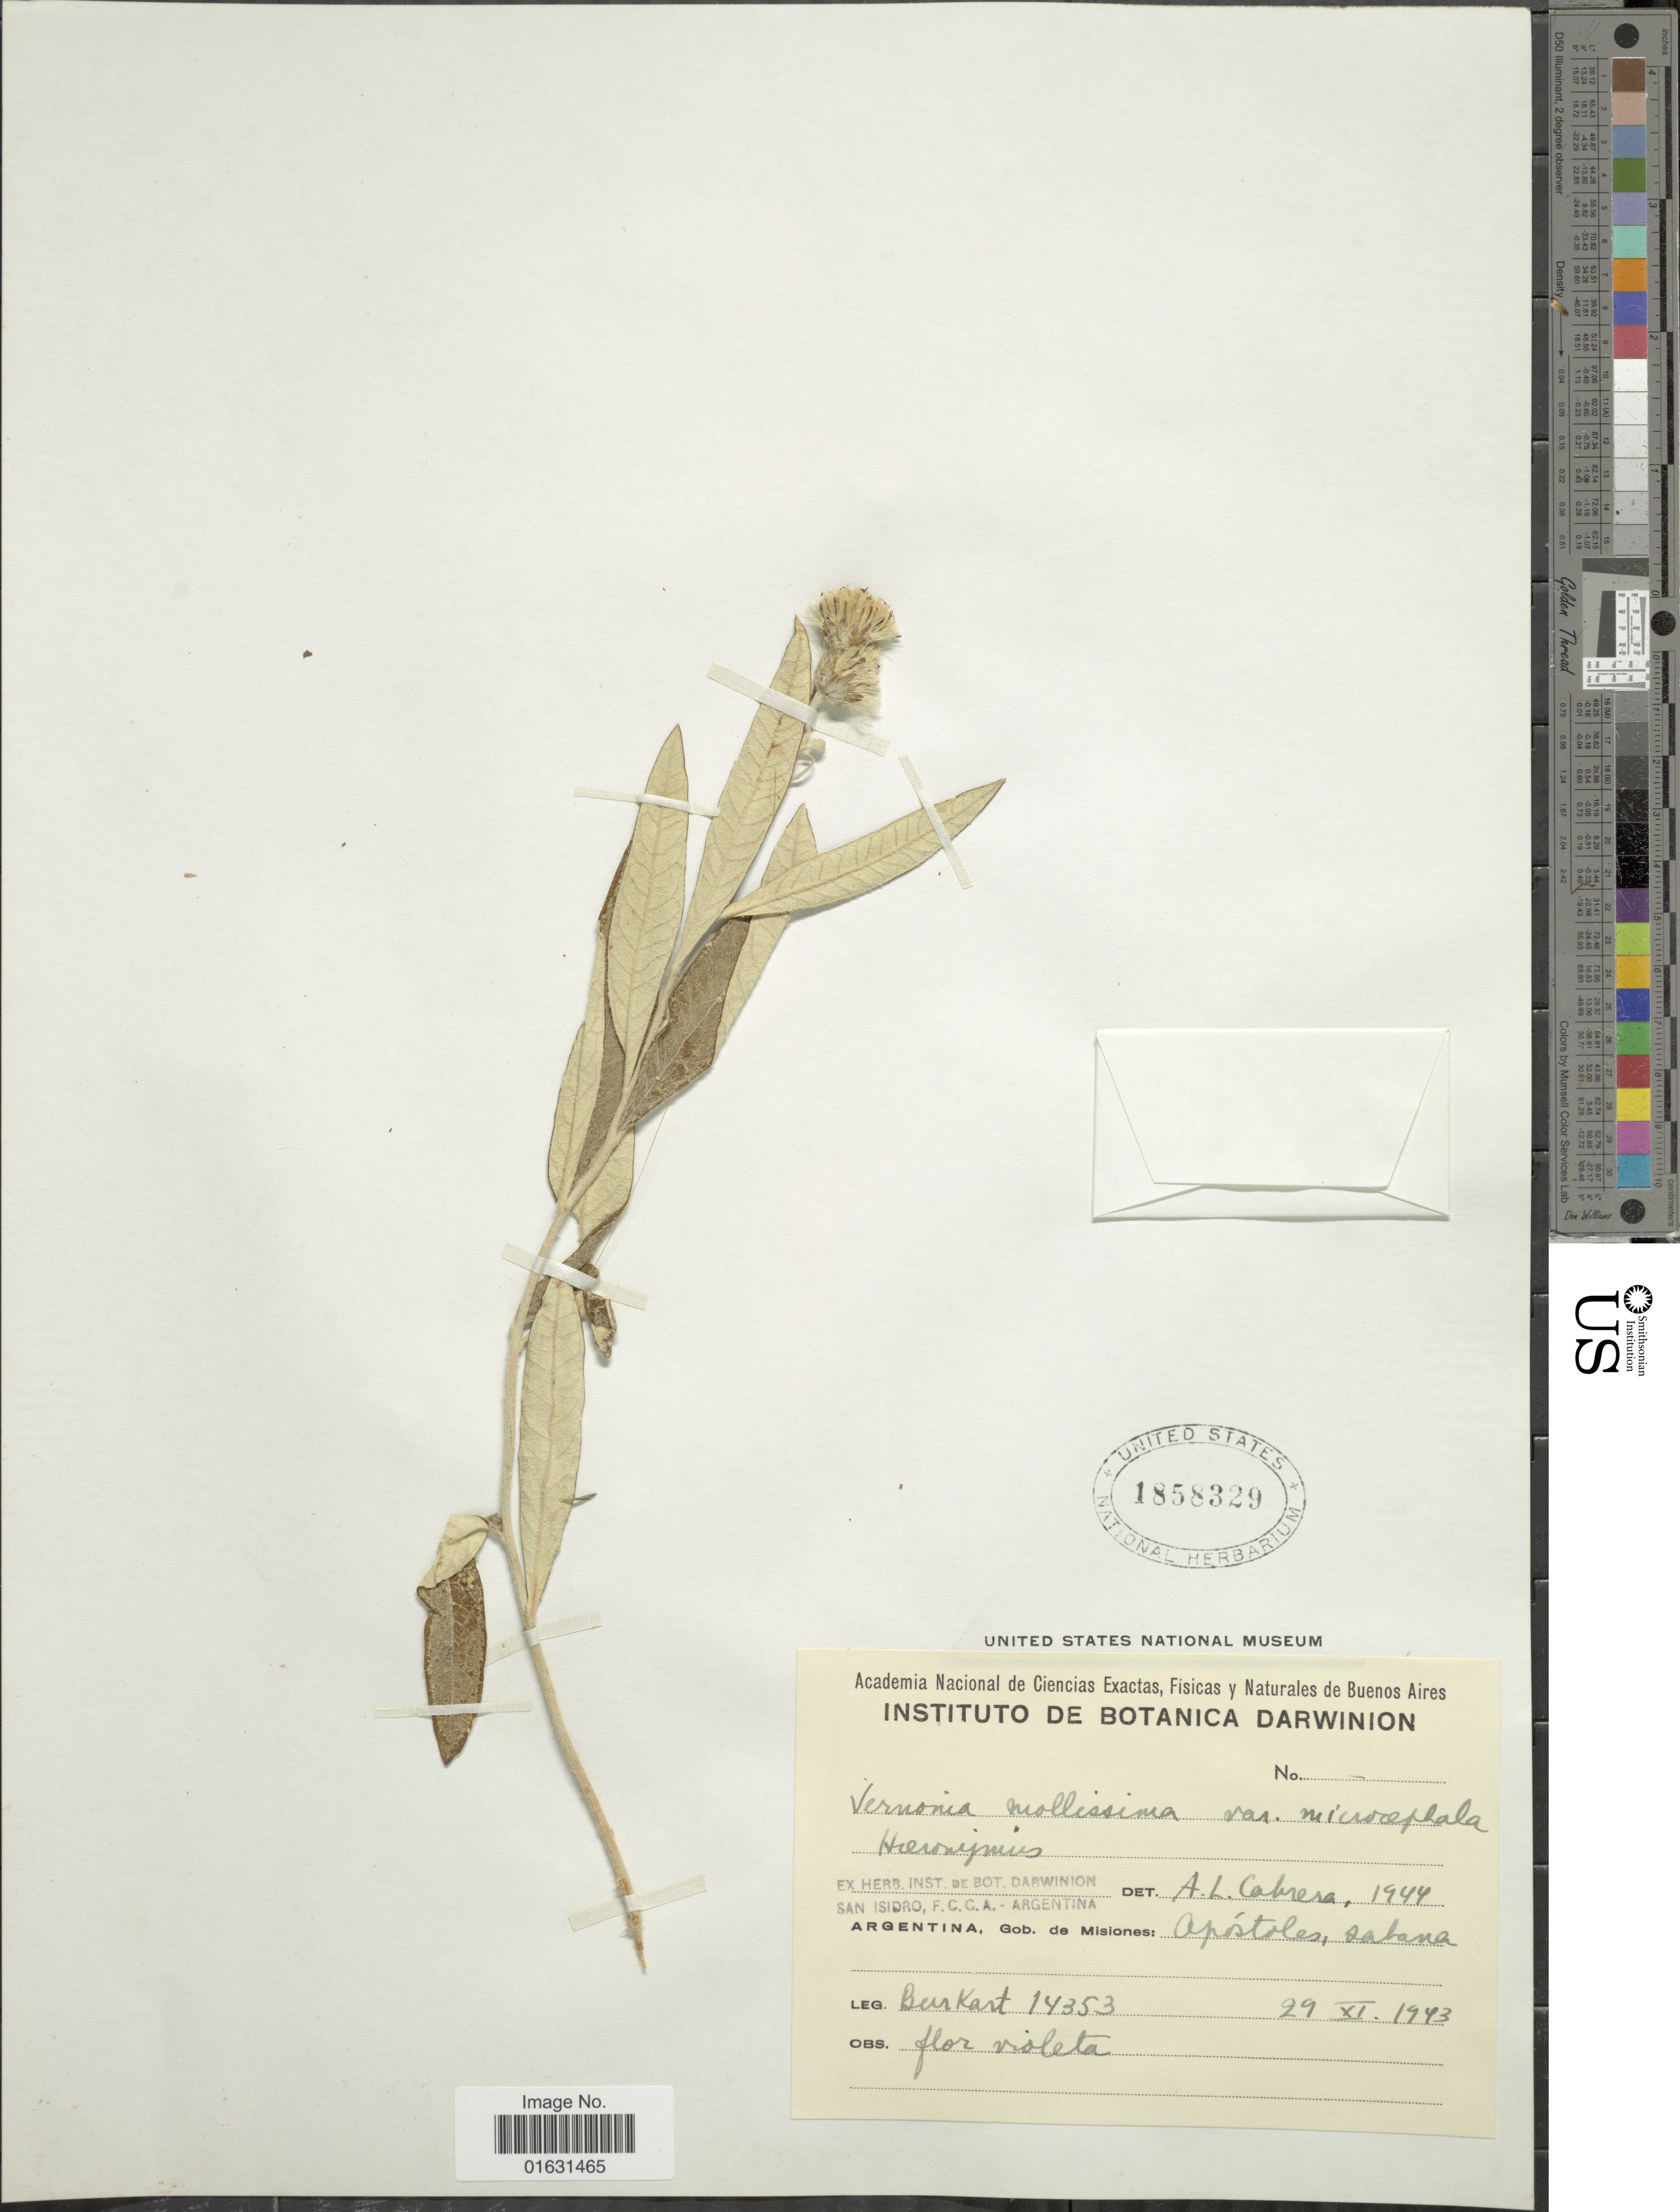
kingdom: Plantae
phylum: Tracheophyta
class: Magnoliopsida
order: Asterales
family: Asteraceae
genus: Lessingianthus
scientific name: Lessingianthus mollissimus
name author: (D. Don ex Hook. & Arn.) H. Rob.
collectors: -- Burkart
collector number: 14353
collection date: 1993-11-29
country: Argentina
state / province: Misiones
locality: Apostoles, Sabana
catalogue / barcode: US 1858329